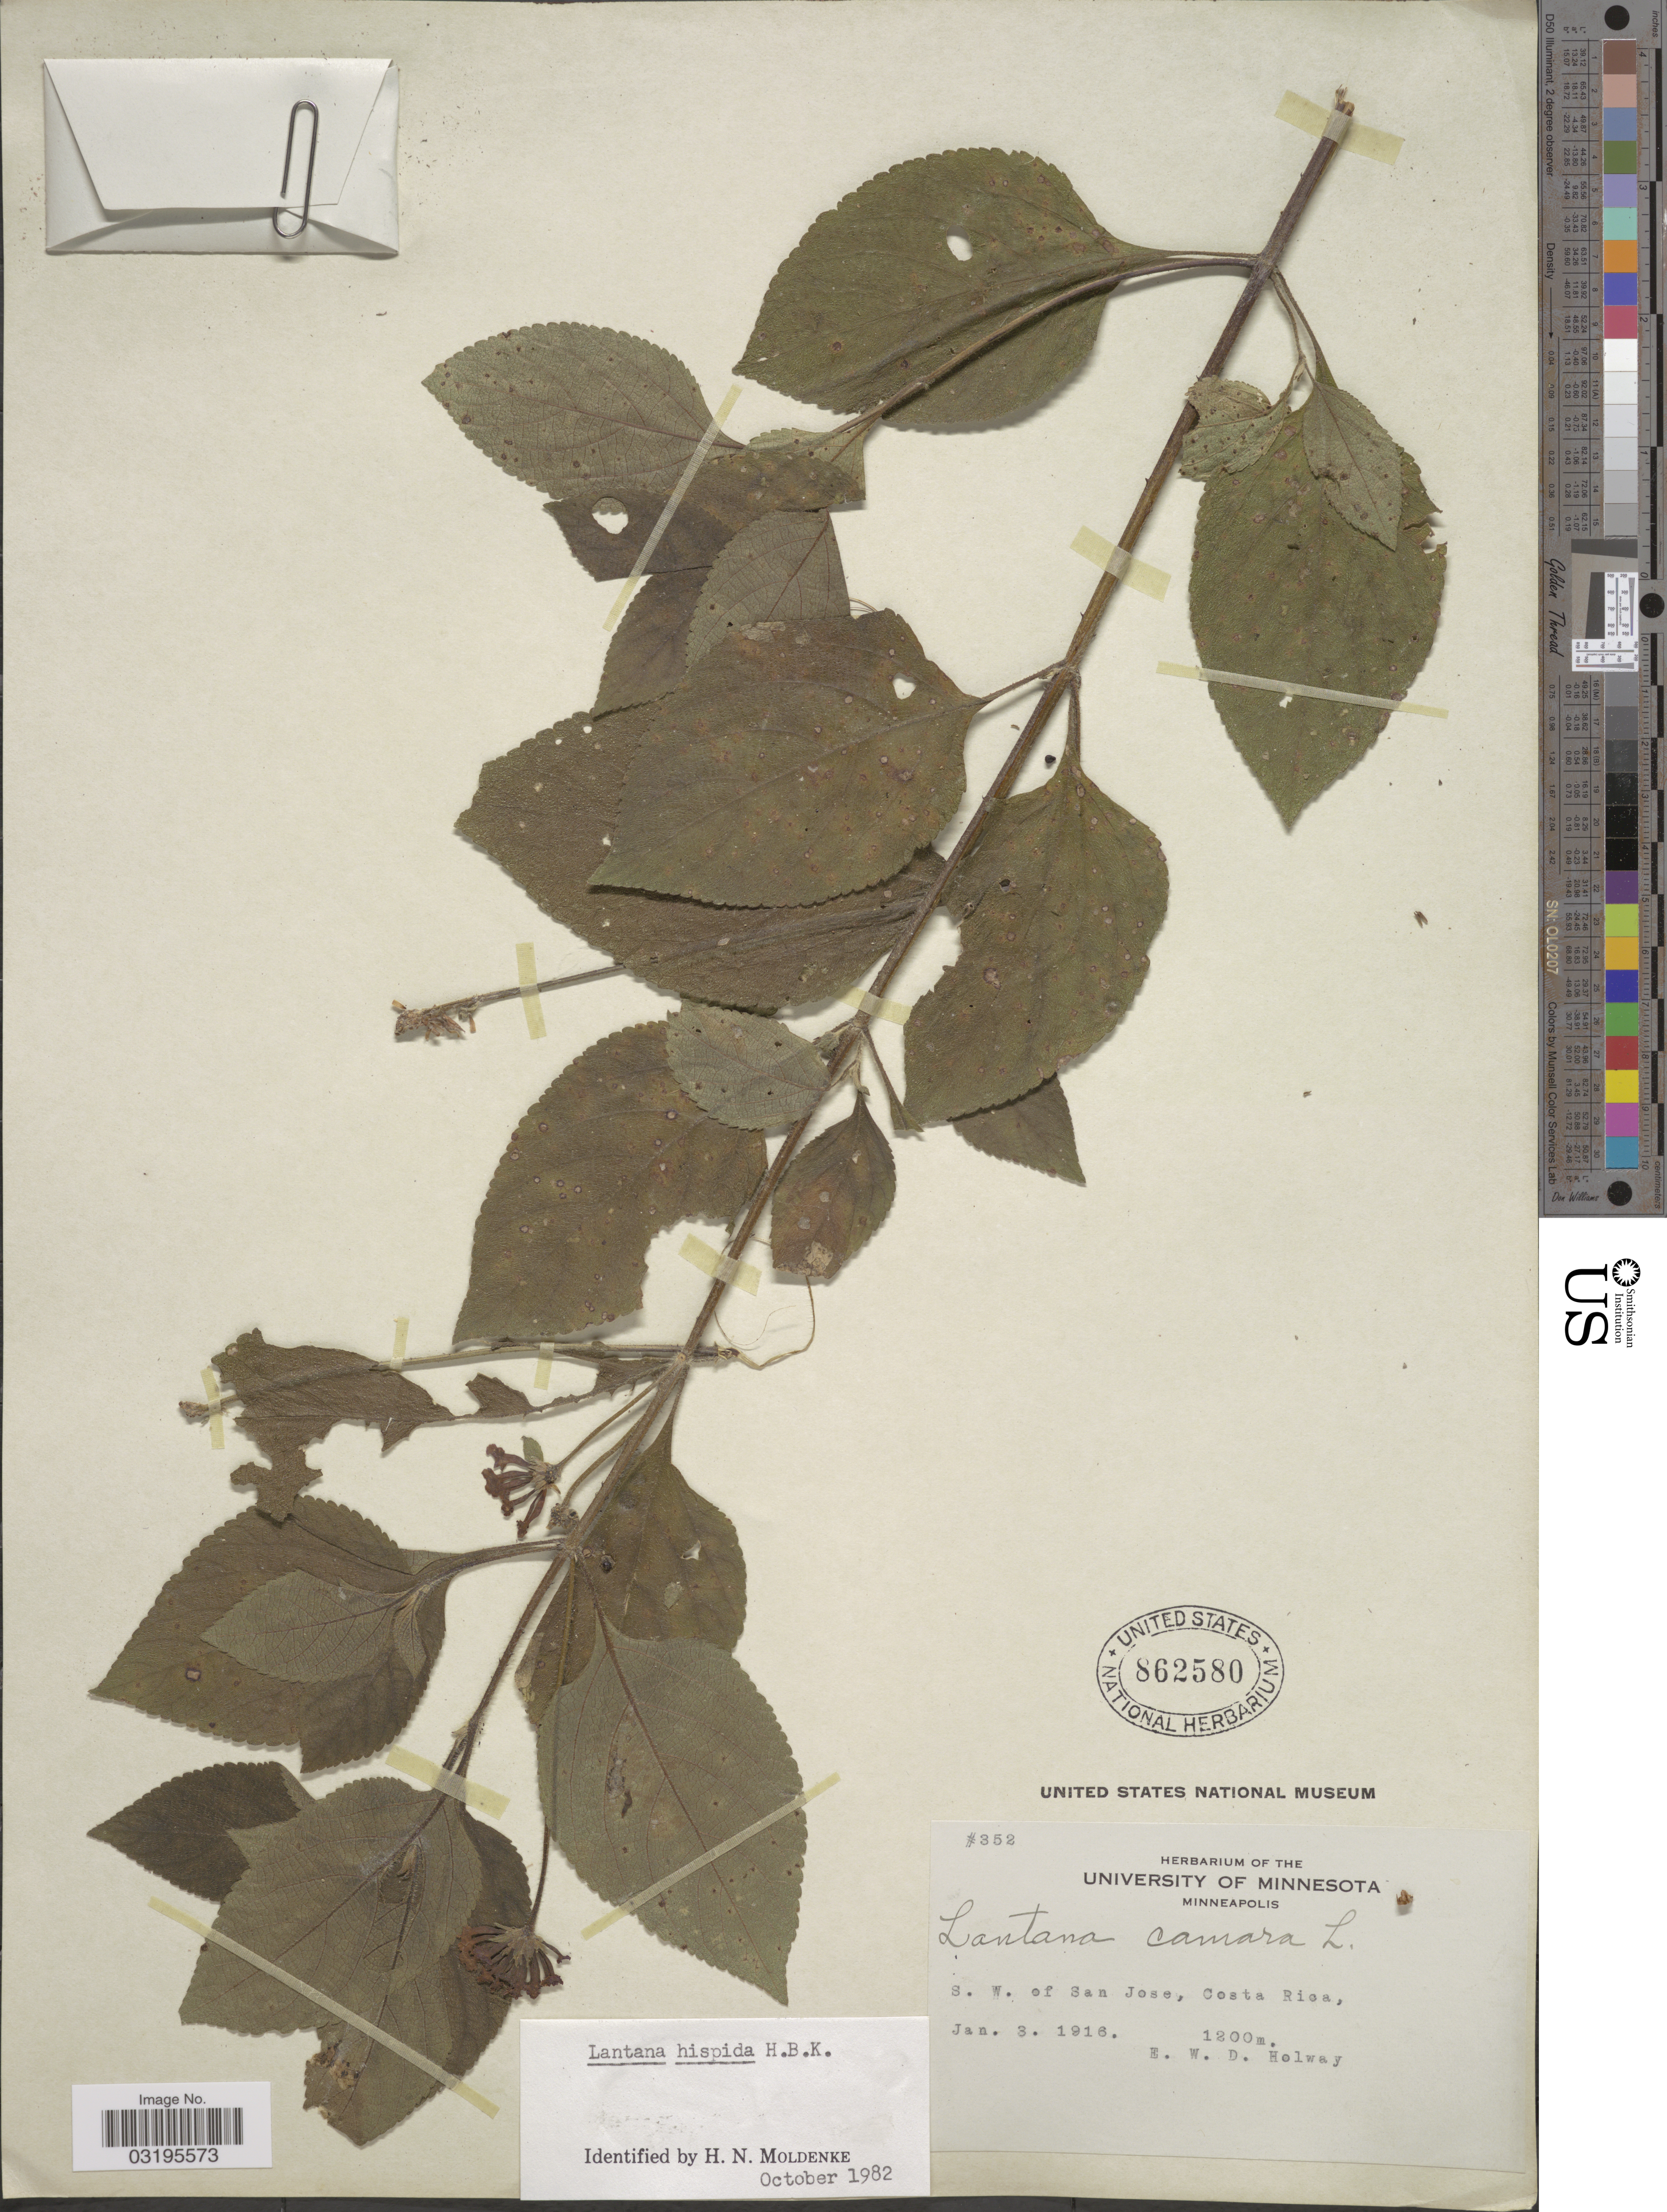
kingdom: Plantae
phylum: Tracheophyta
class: Magnoliopsida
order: Lamiales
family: Verbenaceae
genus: Lantana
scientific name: Lantana hispida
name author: Kunth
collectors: E. W. D. Holway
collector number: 352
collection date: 1916-01-03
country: Costa Rica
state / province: San José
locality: S.W. of San Jose.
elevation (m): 1200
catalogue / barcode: US 862580